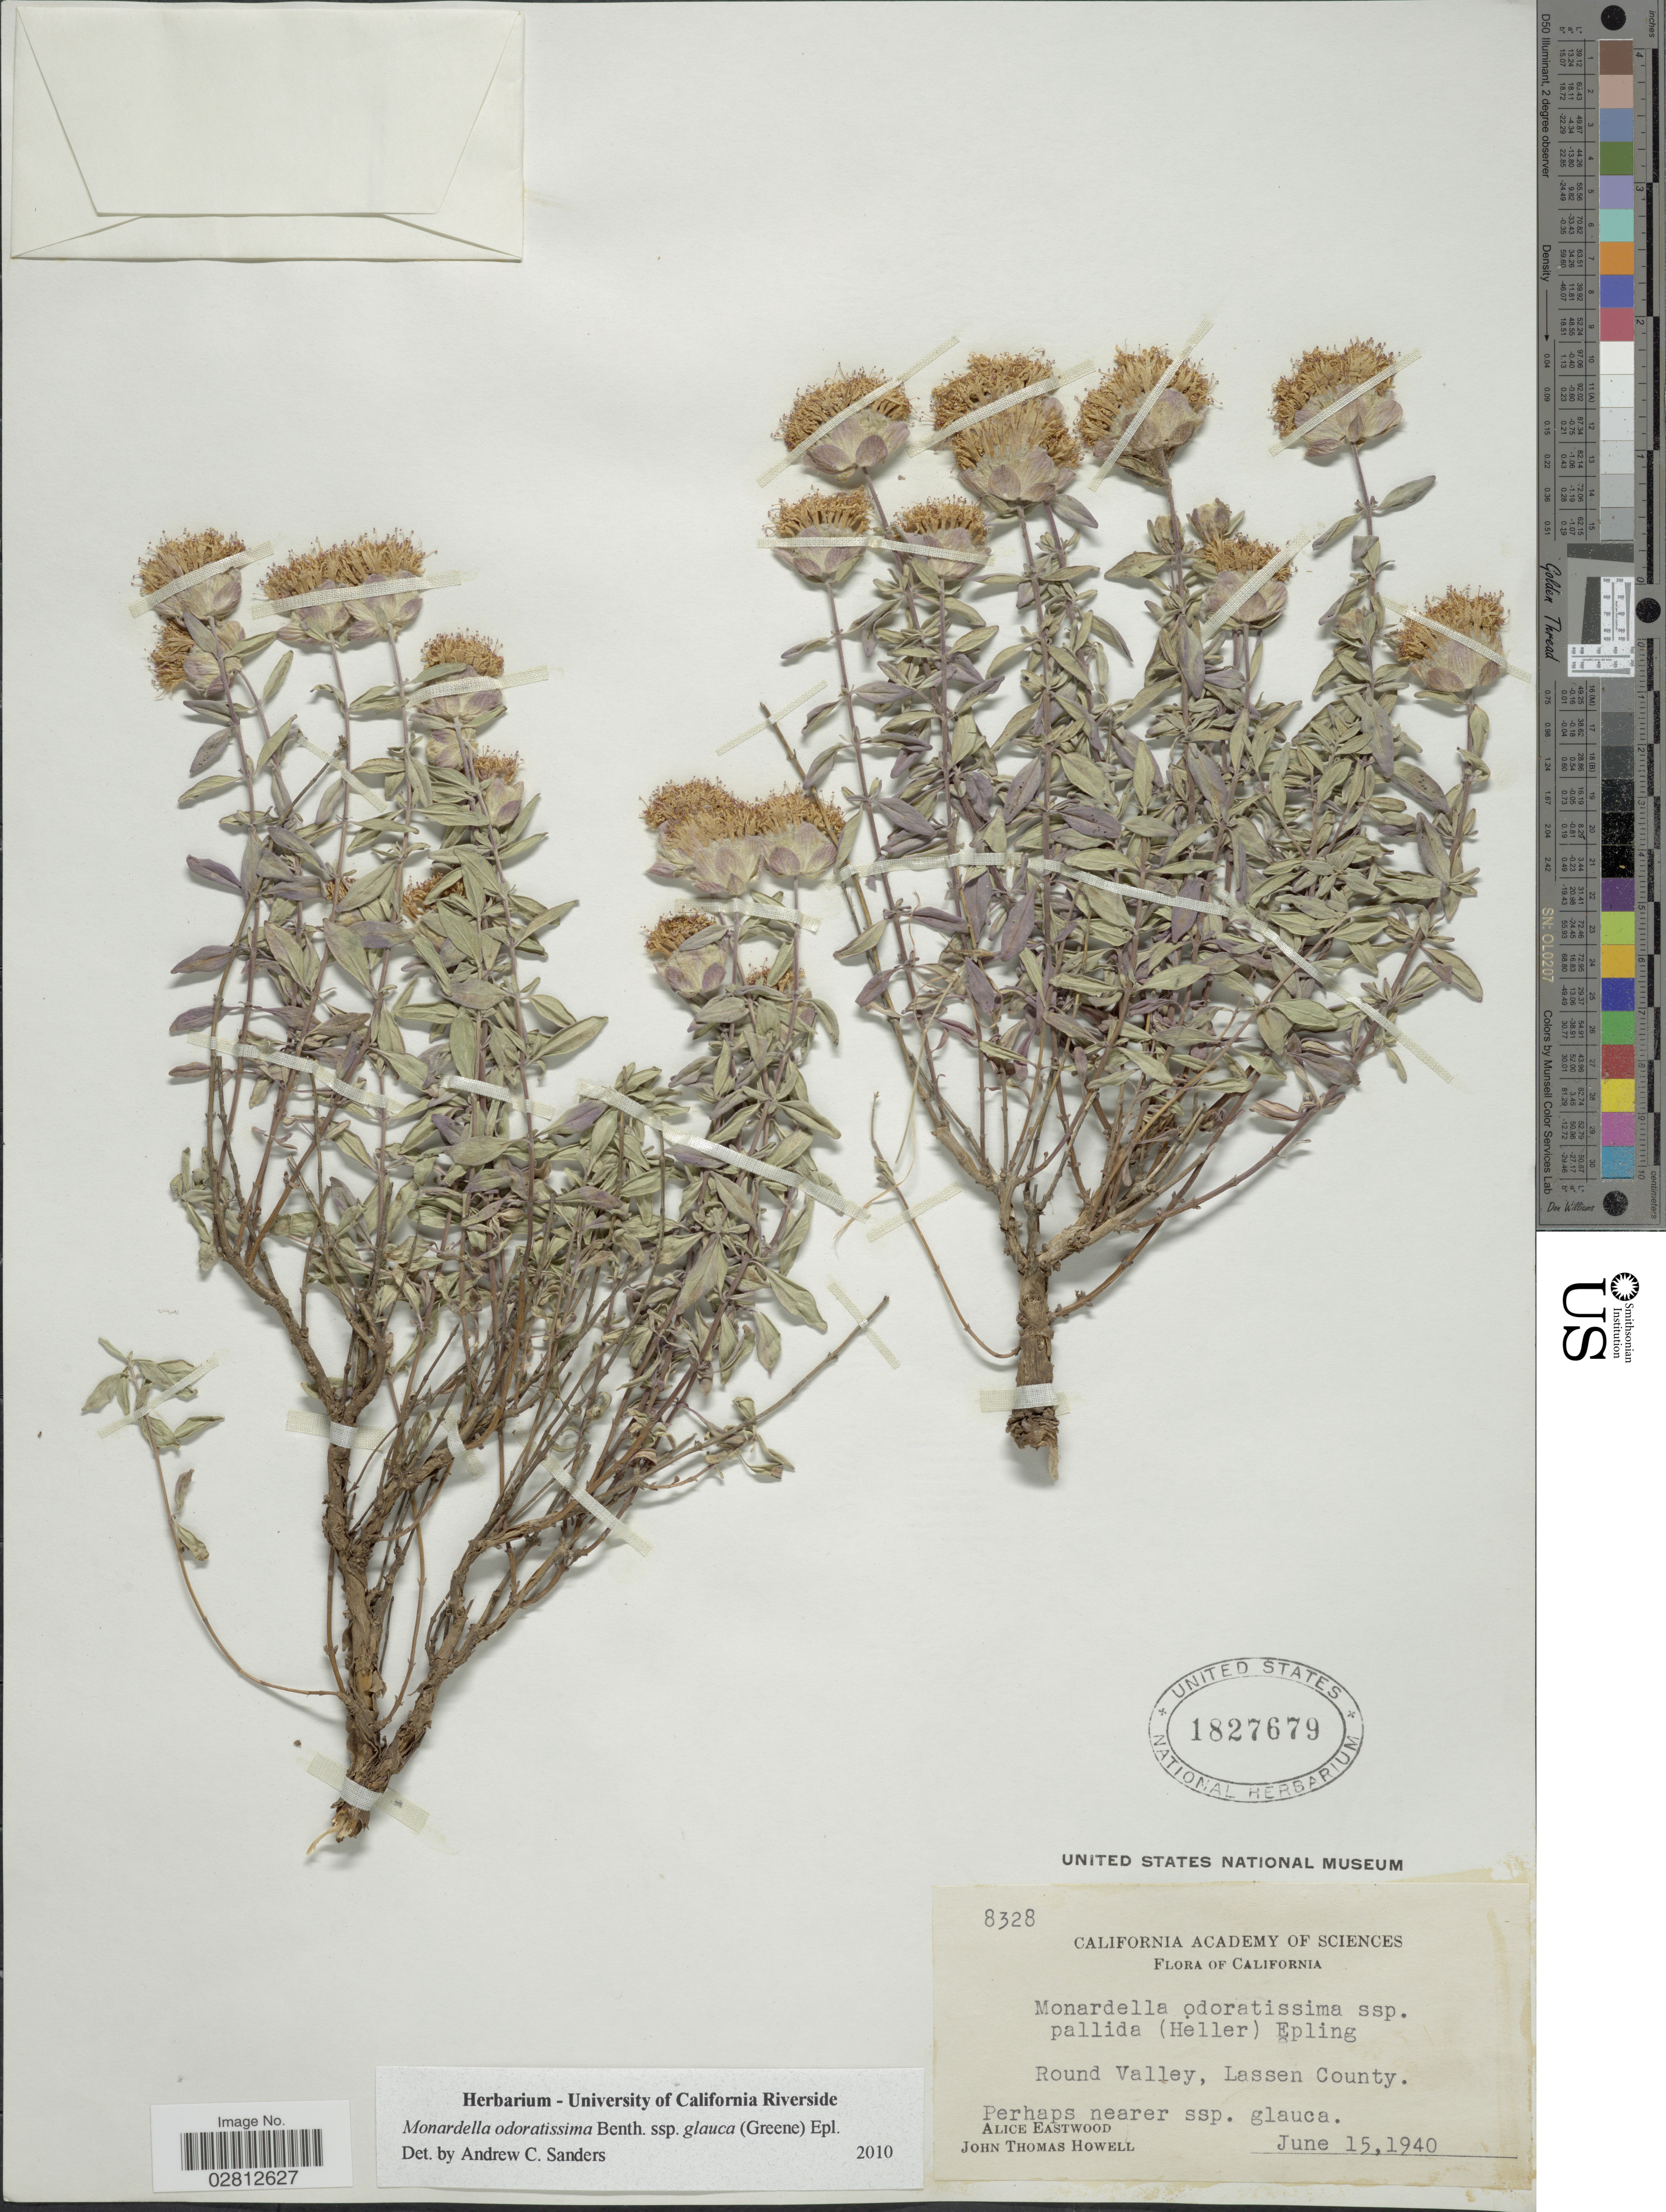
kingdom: Plantae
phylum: Tracheophyta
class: Magnoliopsida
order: Lamiales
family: Lamiaceae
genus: Monardella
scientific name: Monardella odoratissima subsp. glauca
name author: (Greene) Epling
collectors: A. Eastwood & J. T. Howell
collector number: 8328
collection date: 1940-06-15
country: United States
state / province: California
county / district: Lassen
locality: Round Valley, Lassen County.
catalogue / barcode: US 1827679